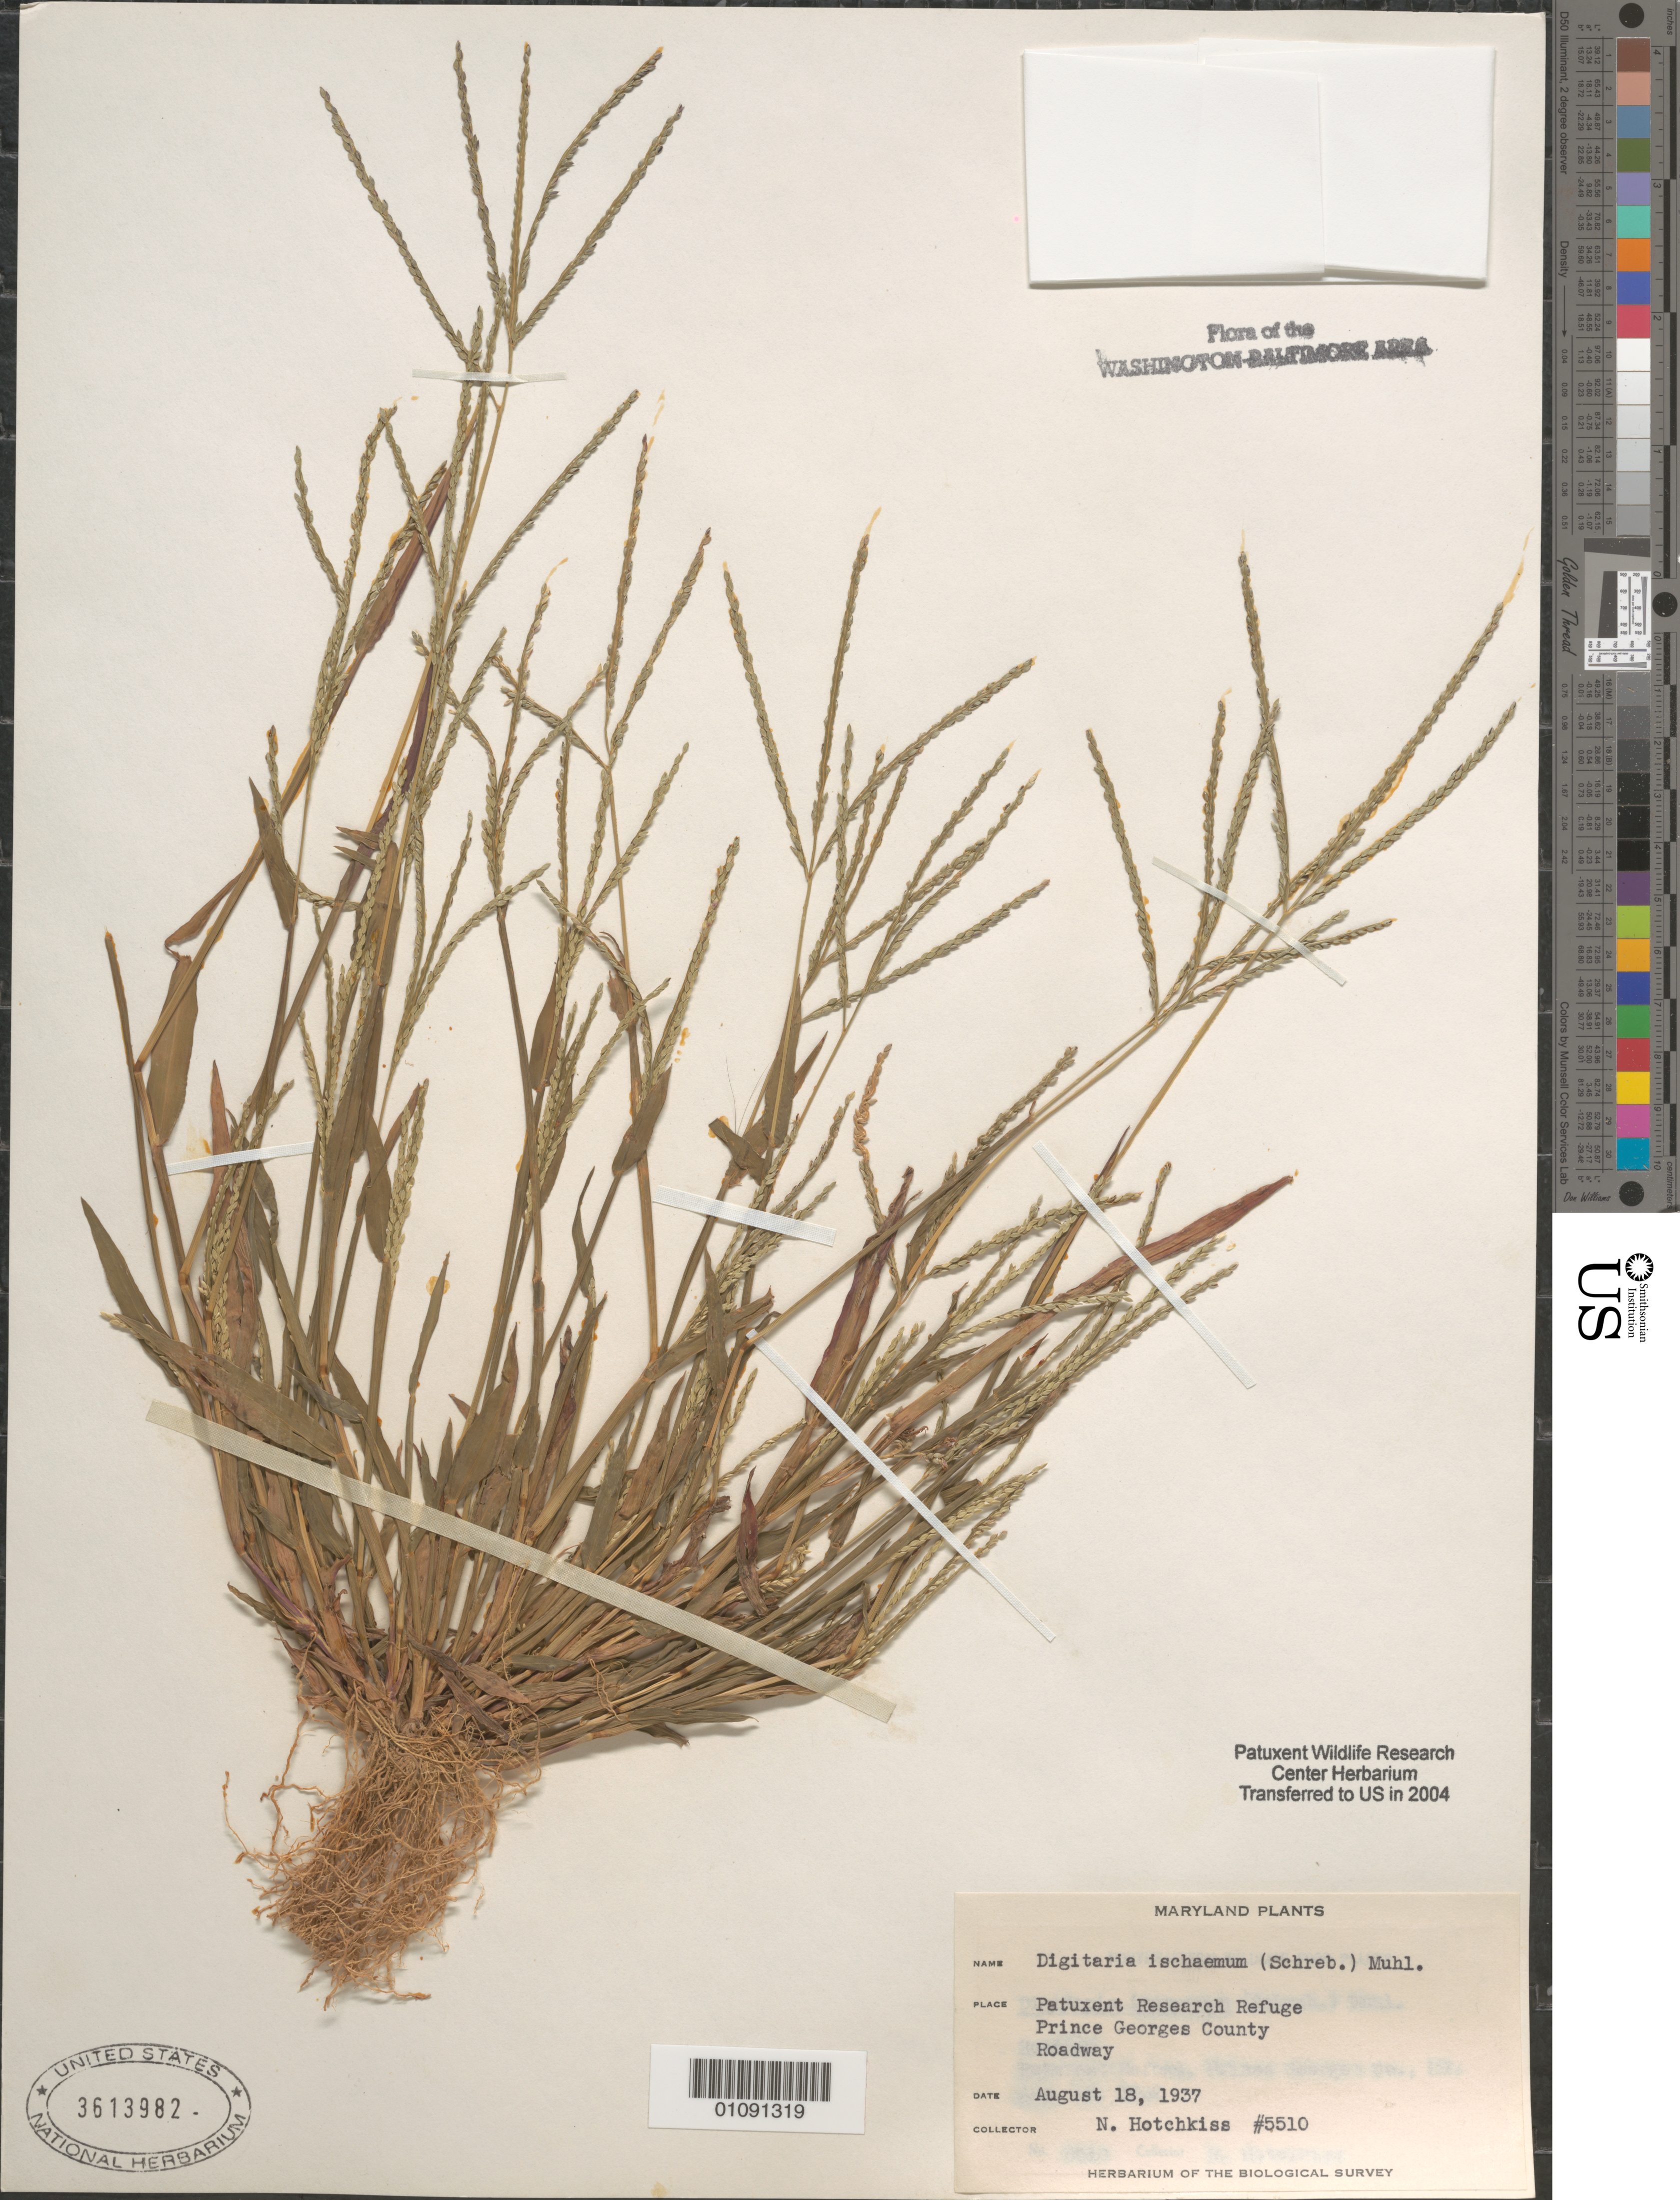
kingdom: Plantae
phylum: Tracheophyta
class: Liliopsida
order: Poales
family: Poaceae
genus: Digitaria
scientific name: Digitaria ischaemum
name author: (Schreber) Schreber ex Muhl.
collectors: N. Hotchkiss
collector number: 5510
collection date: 1937-08-18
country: United States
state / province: Maryland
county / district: Prince George's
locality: Patuxent Wildlife Refuge.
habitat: Roadway.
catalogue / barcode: US 3613982